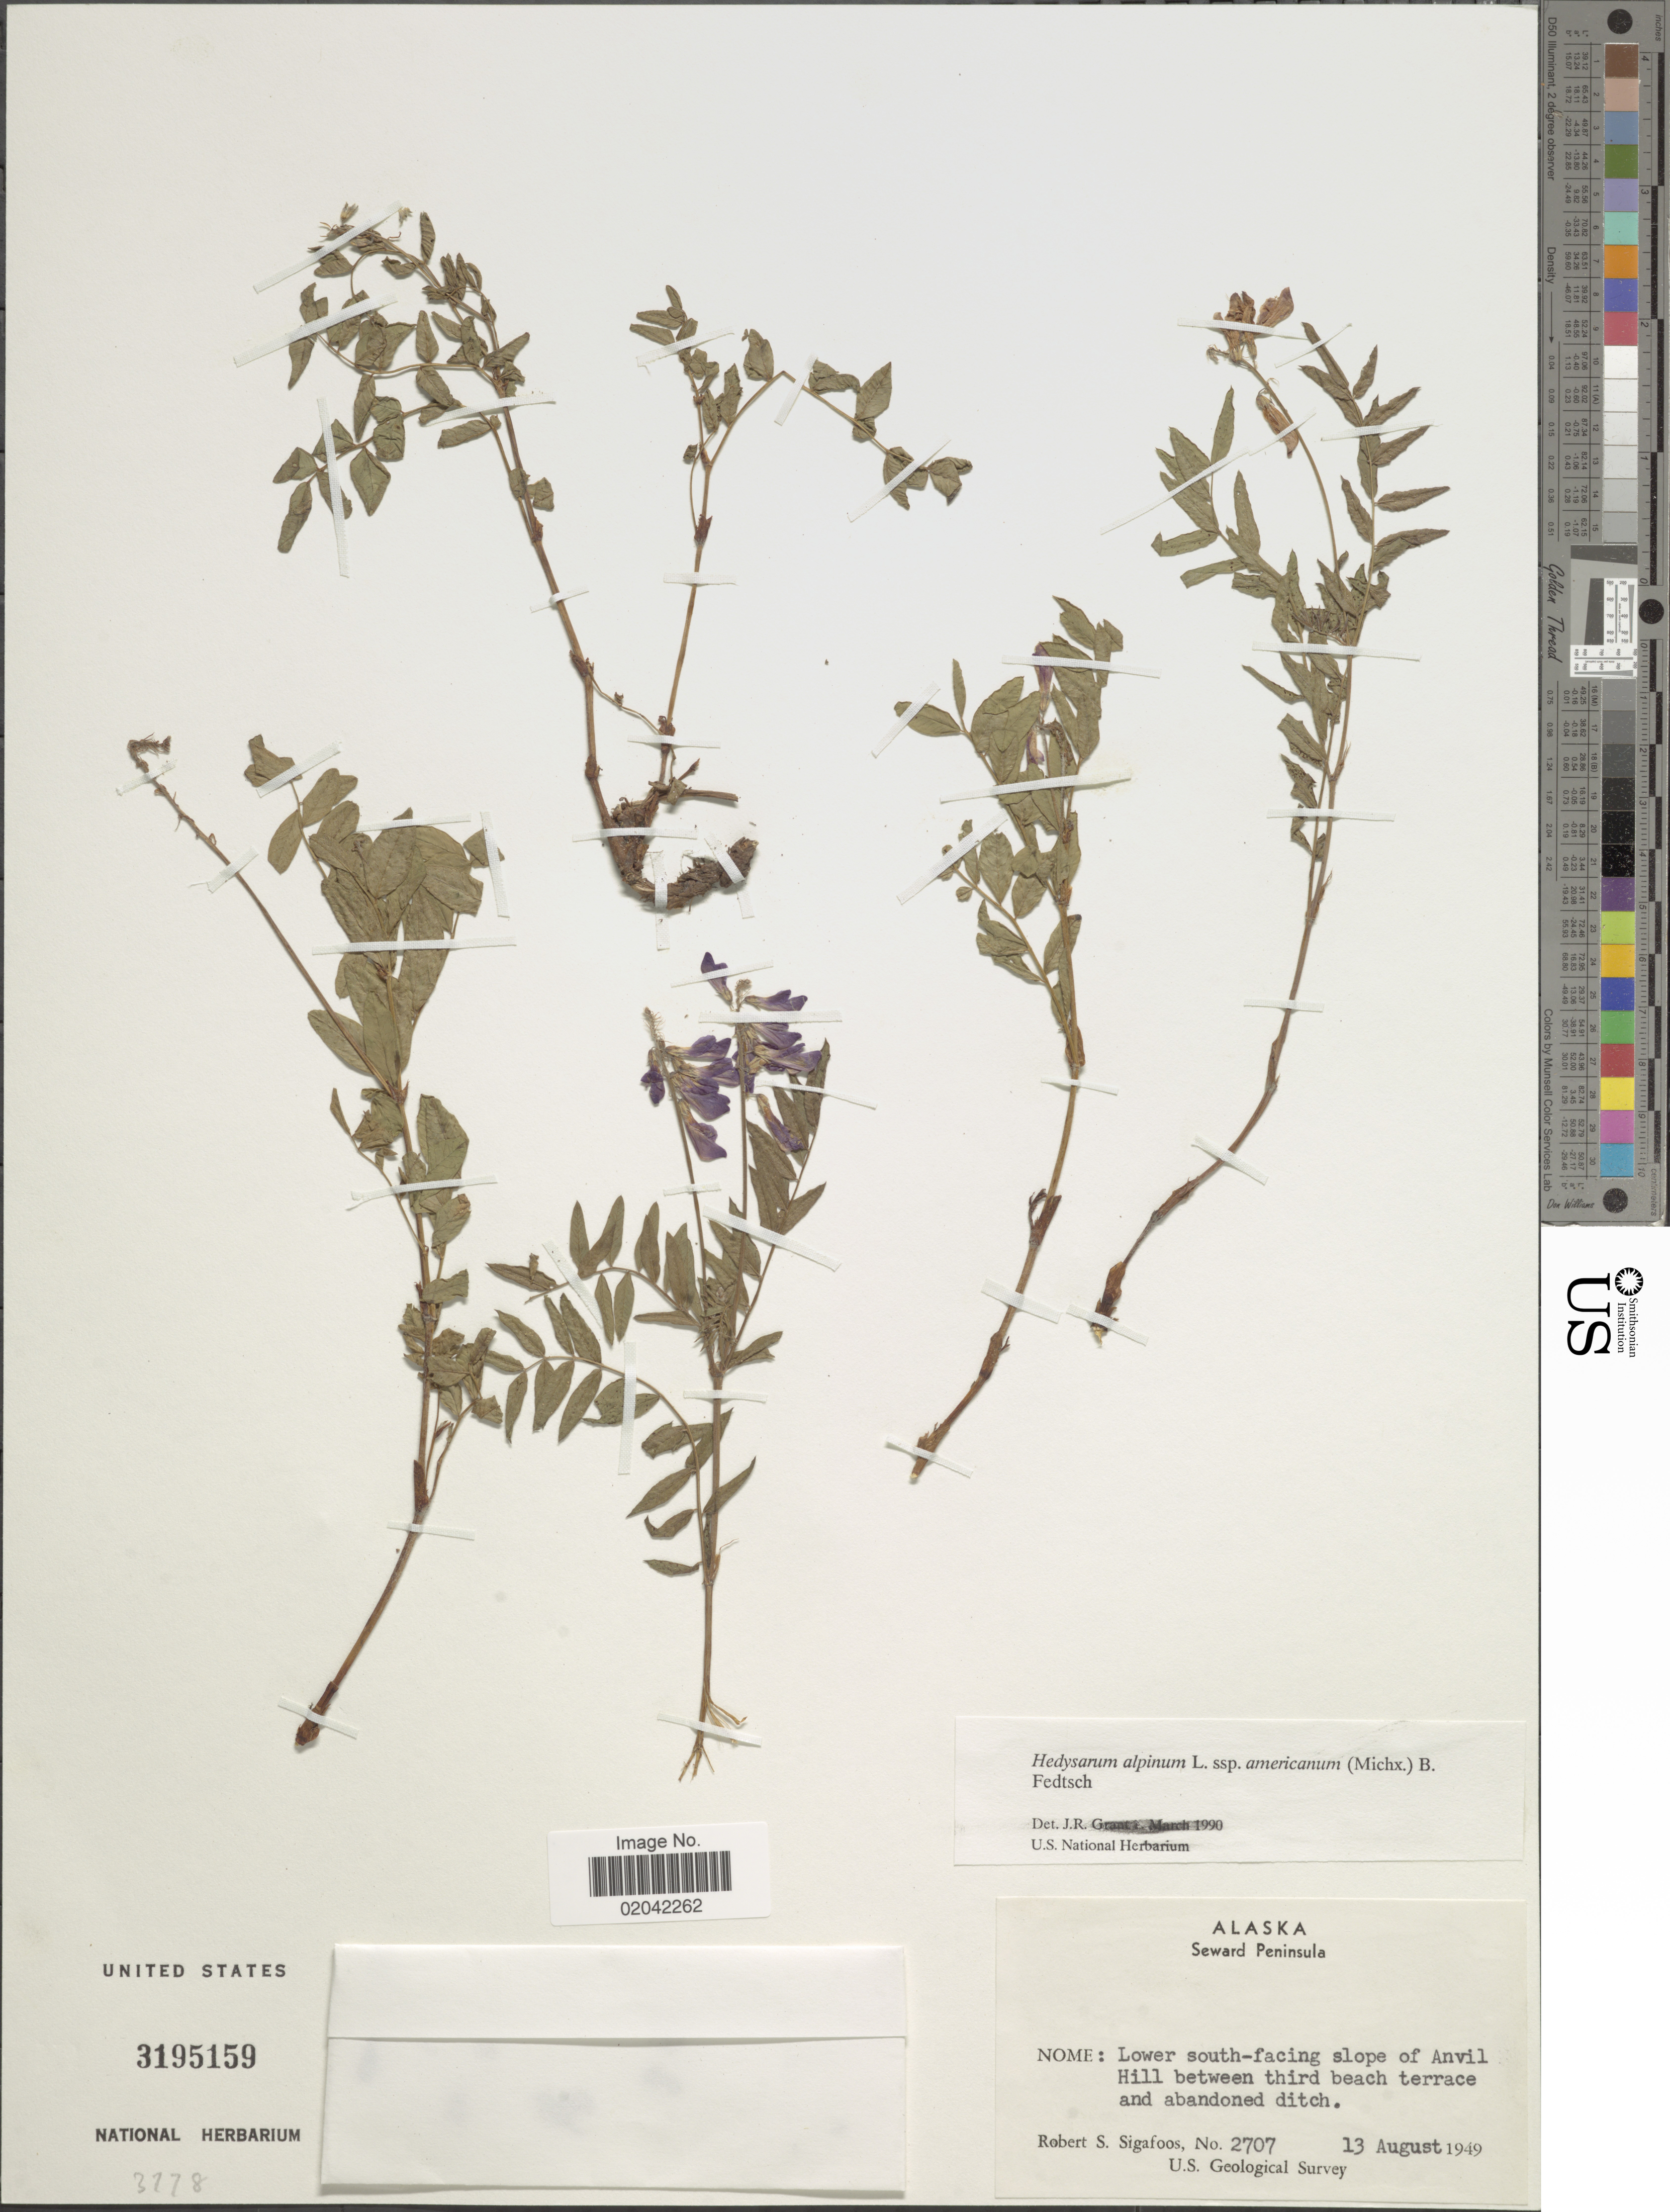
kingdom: Plantae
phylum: Tracheophyta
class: Magnoliopsida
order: Fabales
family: Fabaceae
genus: Hedysarum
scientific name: Hedysarum alpinum var. americanum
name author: Michx. ex Pursh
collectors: R. Sigafoos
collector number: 2707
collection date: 1949-08-13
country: United States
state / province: Alaska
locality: Seward Peninsula. Nome: Lower south-facing slope of Anvil Hill between third beach terrace and abandoned ditch.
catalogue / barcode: US 3195159